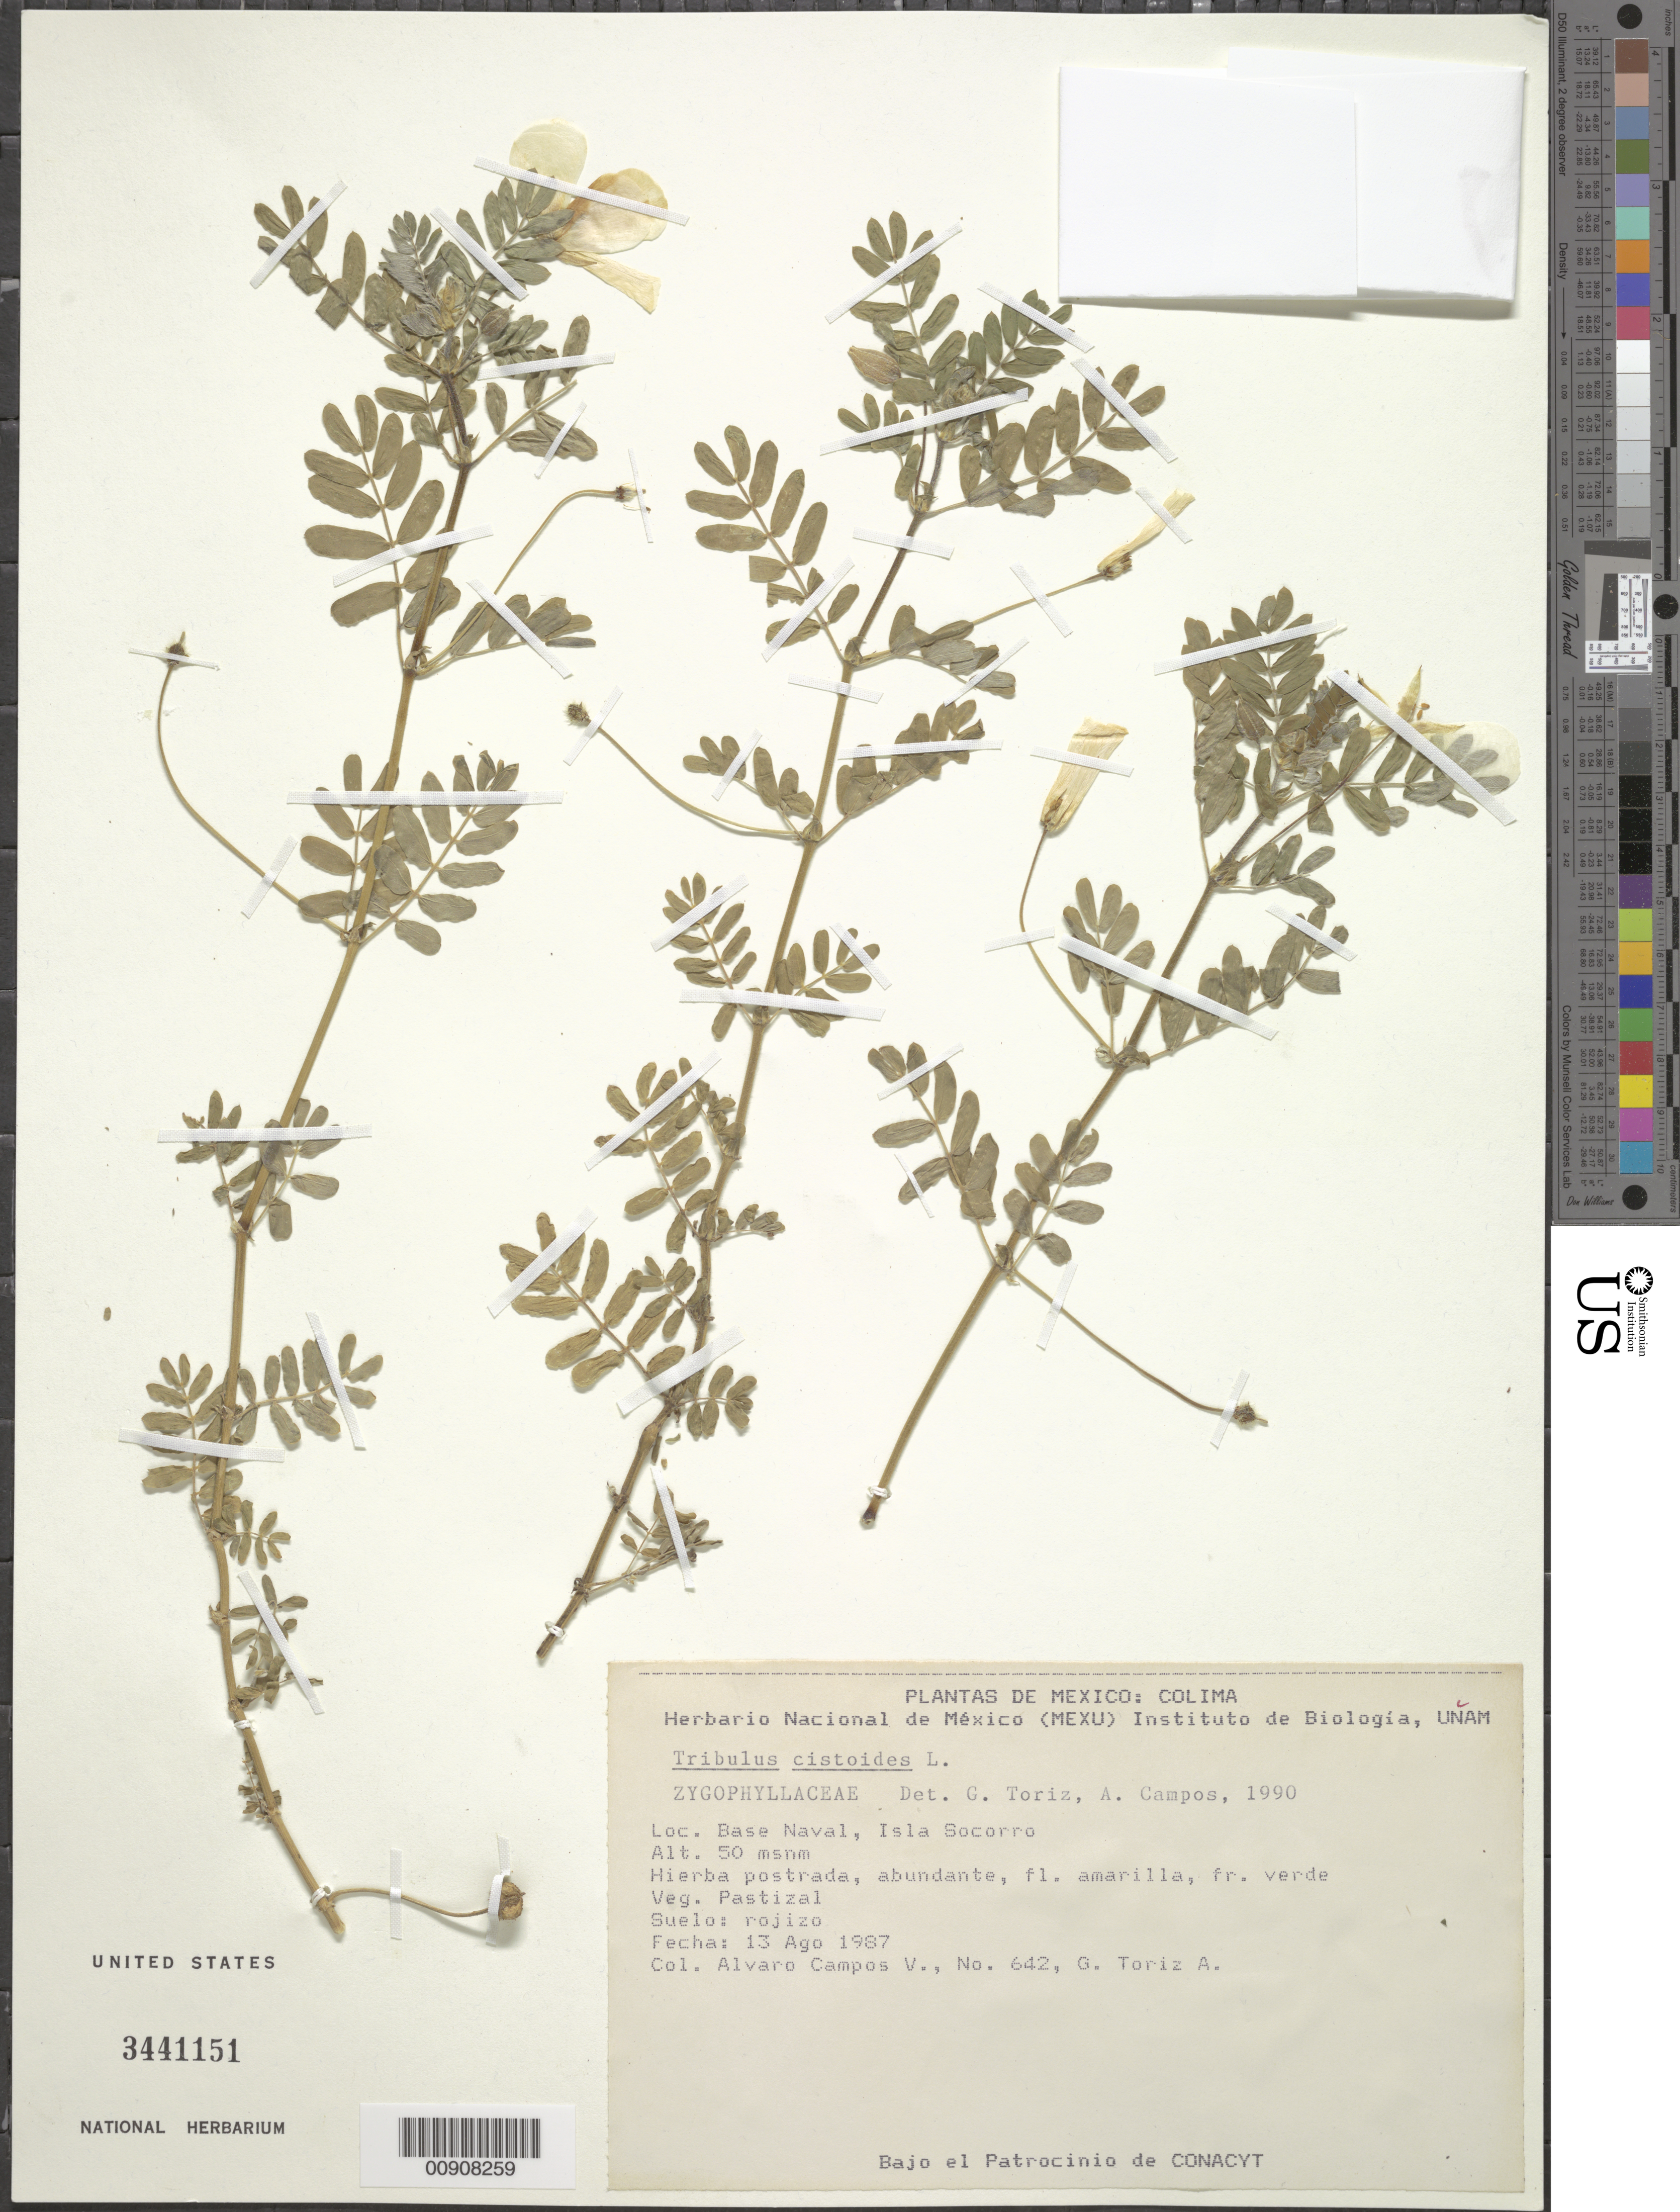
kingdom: Plantae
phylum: Tracheophyta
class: Magnoliopsida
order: Zygophyllales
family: Zygophyllaceae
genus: Tribulus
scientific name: Tribulus cistoides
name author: L.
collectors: A. Campos V. & G. Toriz A.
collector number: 642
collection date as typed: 13 Aug 1987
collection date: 1987-08-13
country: Mexico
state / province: Colima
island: Socorro I.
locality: Base Naval, Isla Socorro.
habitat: Veg. pastizal; suelo rojizo.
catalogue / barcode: US 3441151